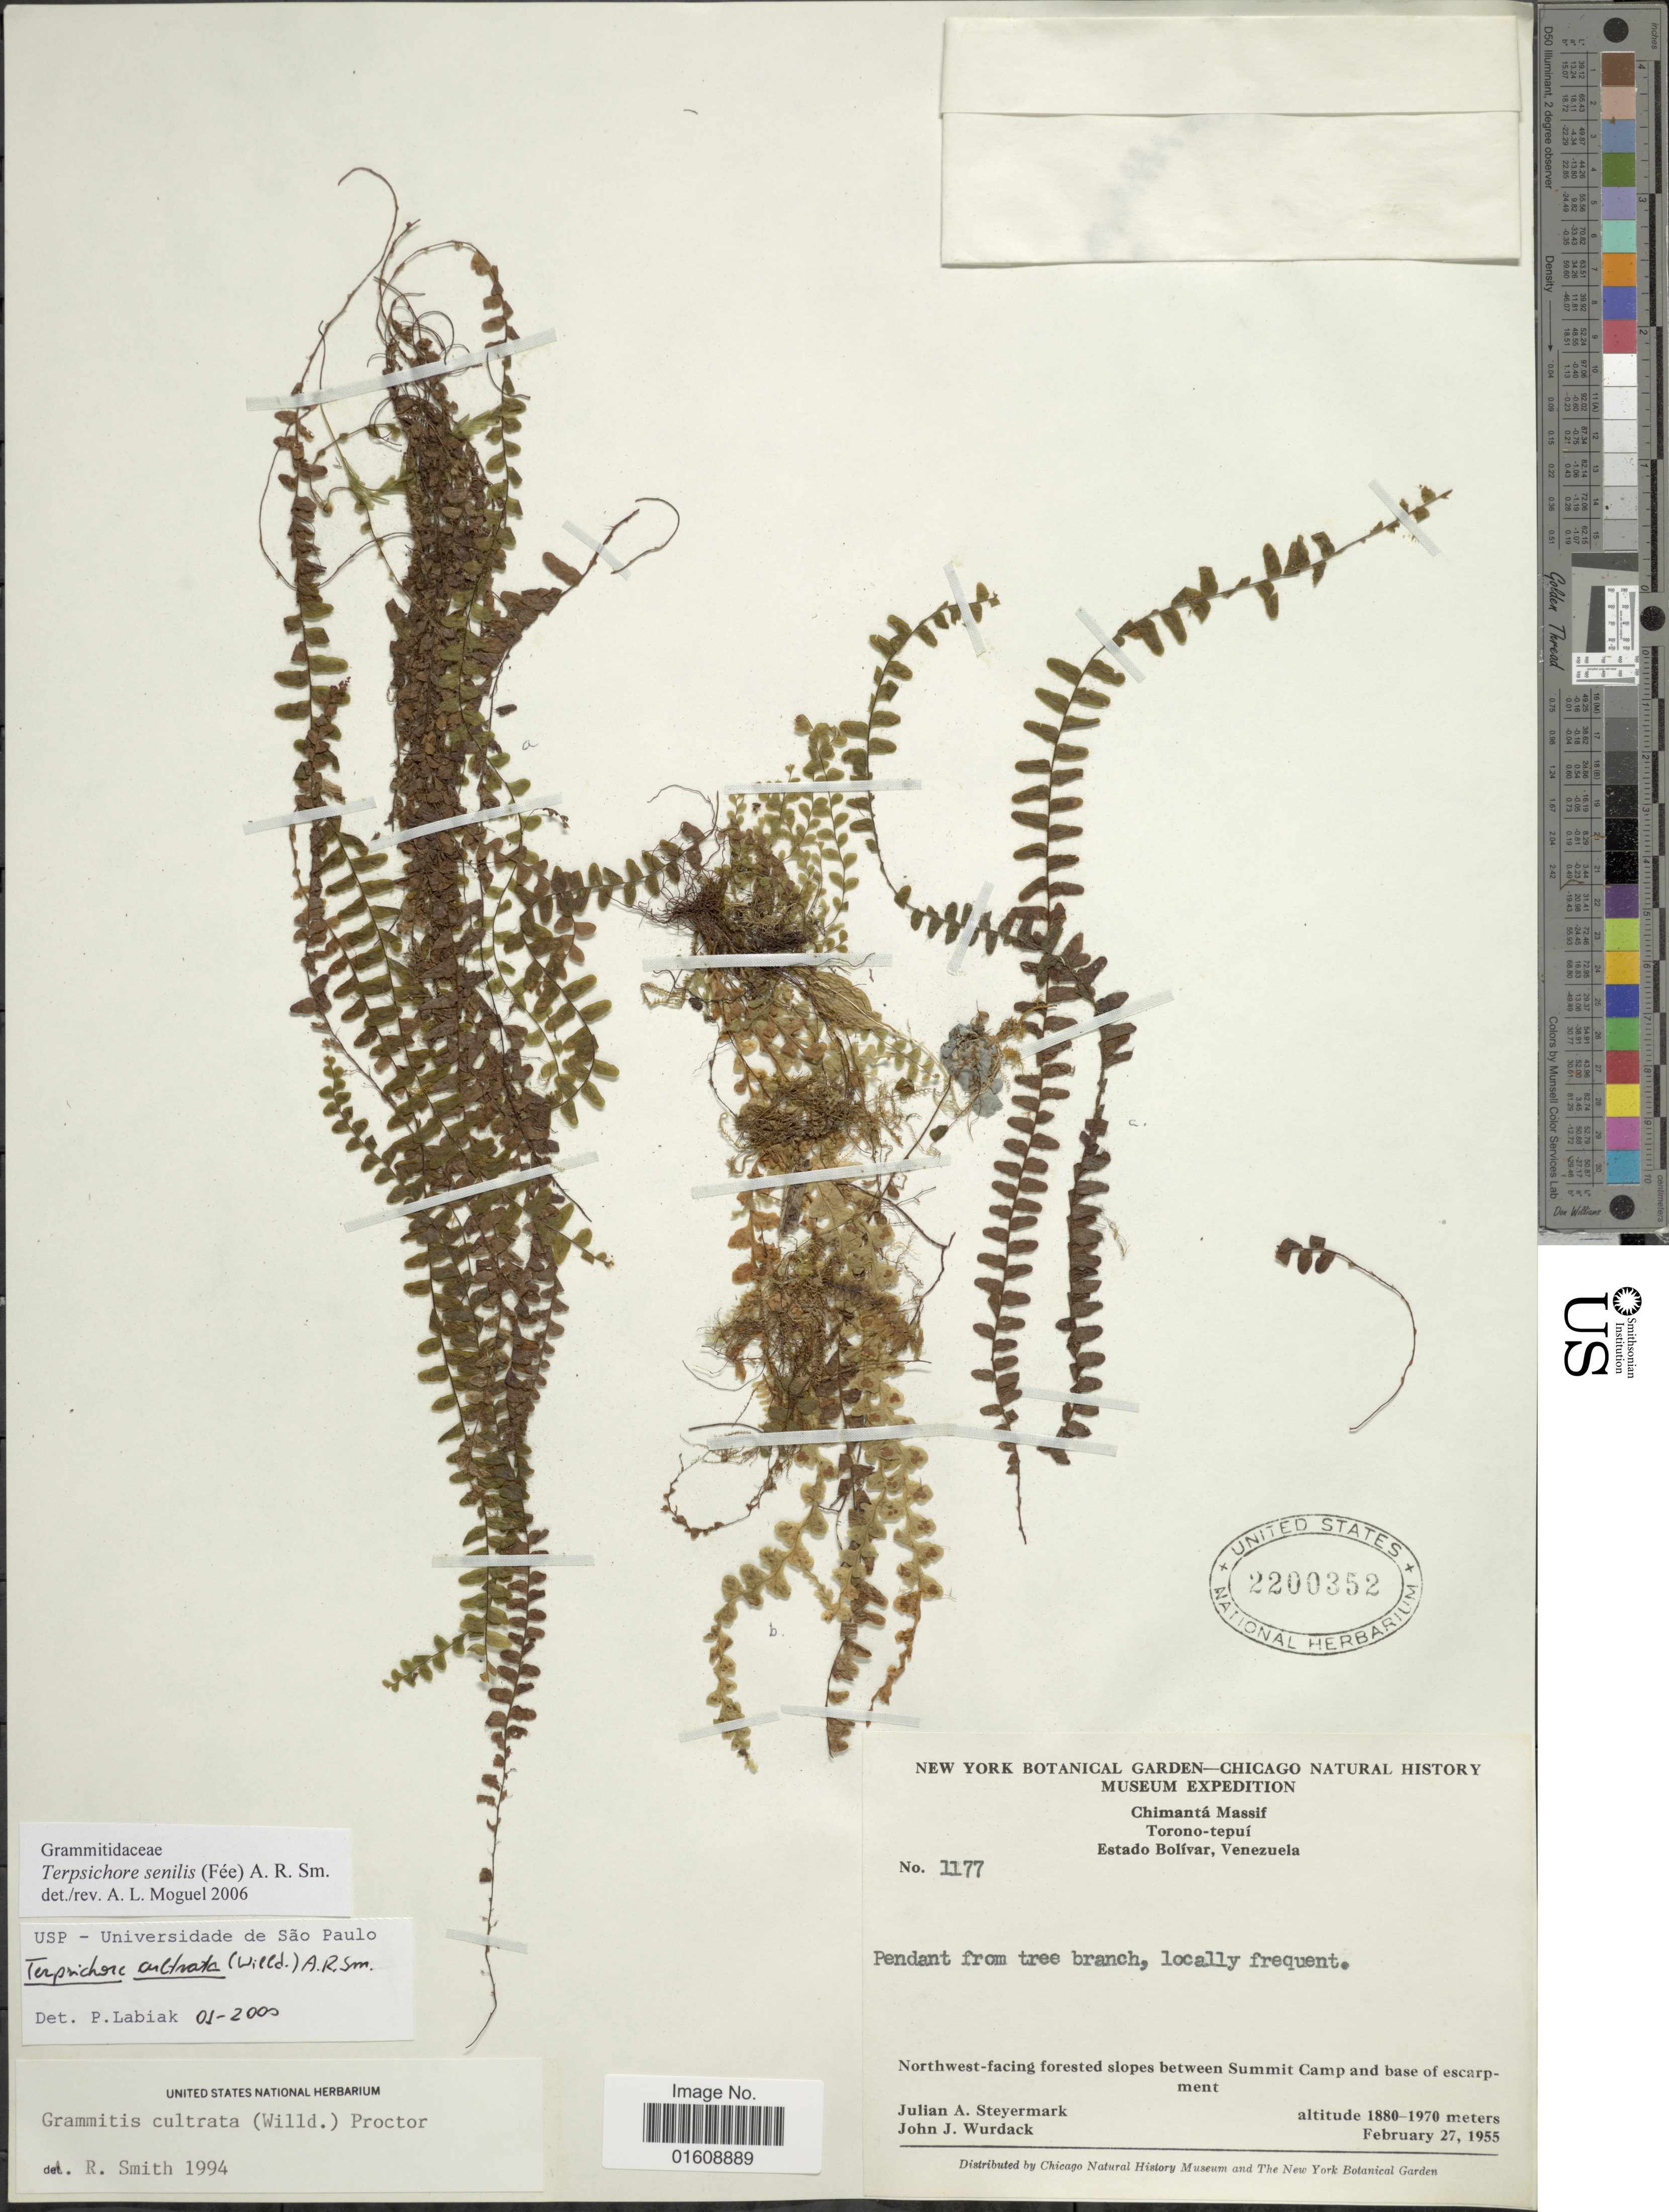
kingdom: Plantae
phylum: Tracheophyta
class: Polypodiopsida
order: Polypodiales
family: Polypodiaceae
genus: Alansmia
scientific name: Alansmia senilis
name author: (Fée) Moguel & M. Kessler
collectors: J. Steyermark & J. J. Wurdack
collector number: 1177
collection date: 1955-02-27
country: Venezuela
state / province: Bolivar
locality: Chimanta Massíf. Torono-tepuí. Northwest-facing forested slopes between Summit Camp and base of escarpment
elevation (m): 1880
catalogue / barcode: US 2200352